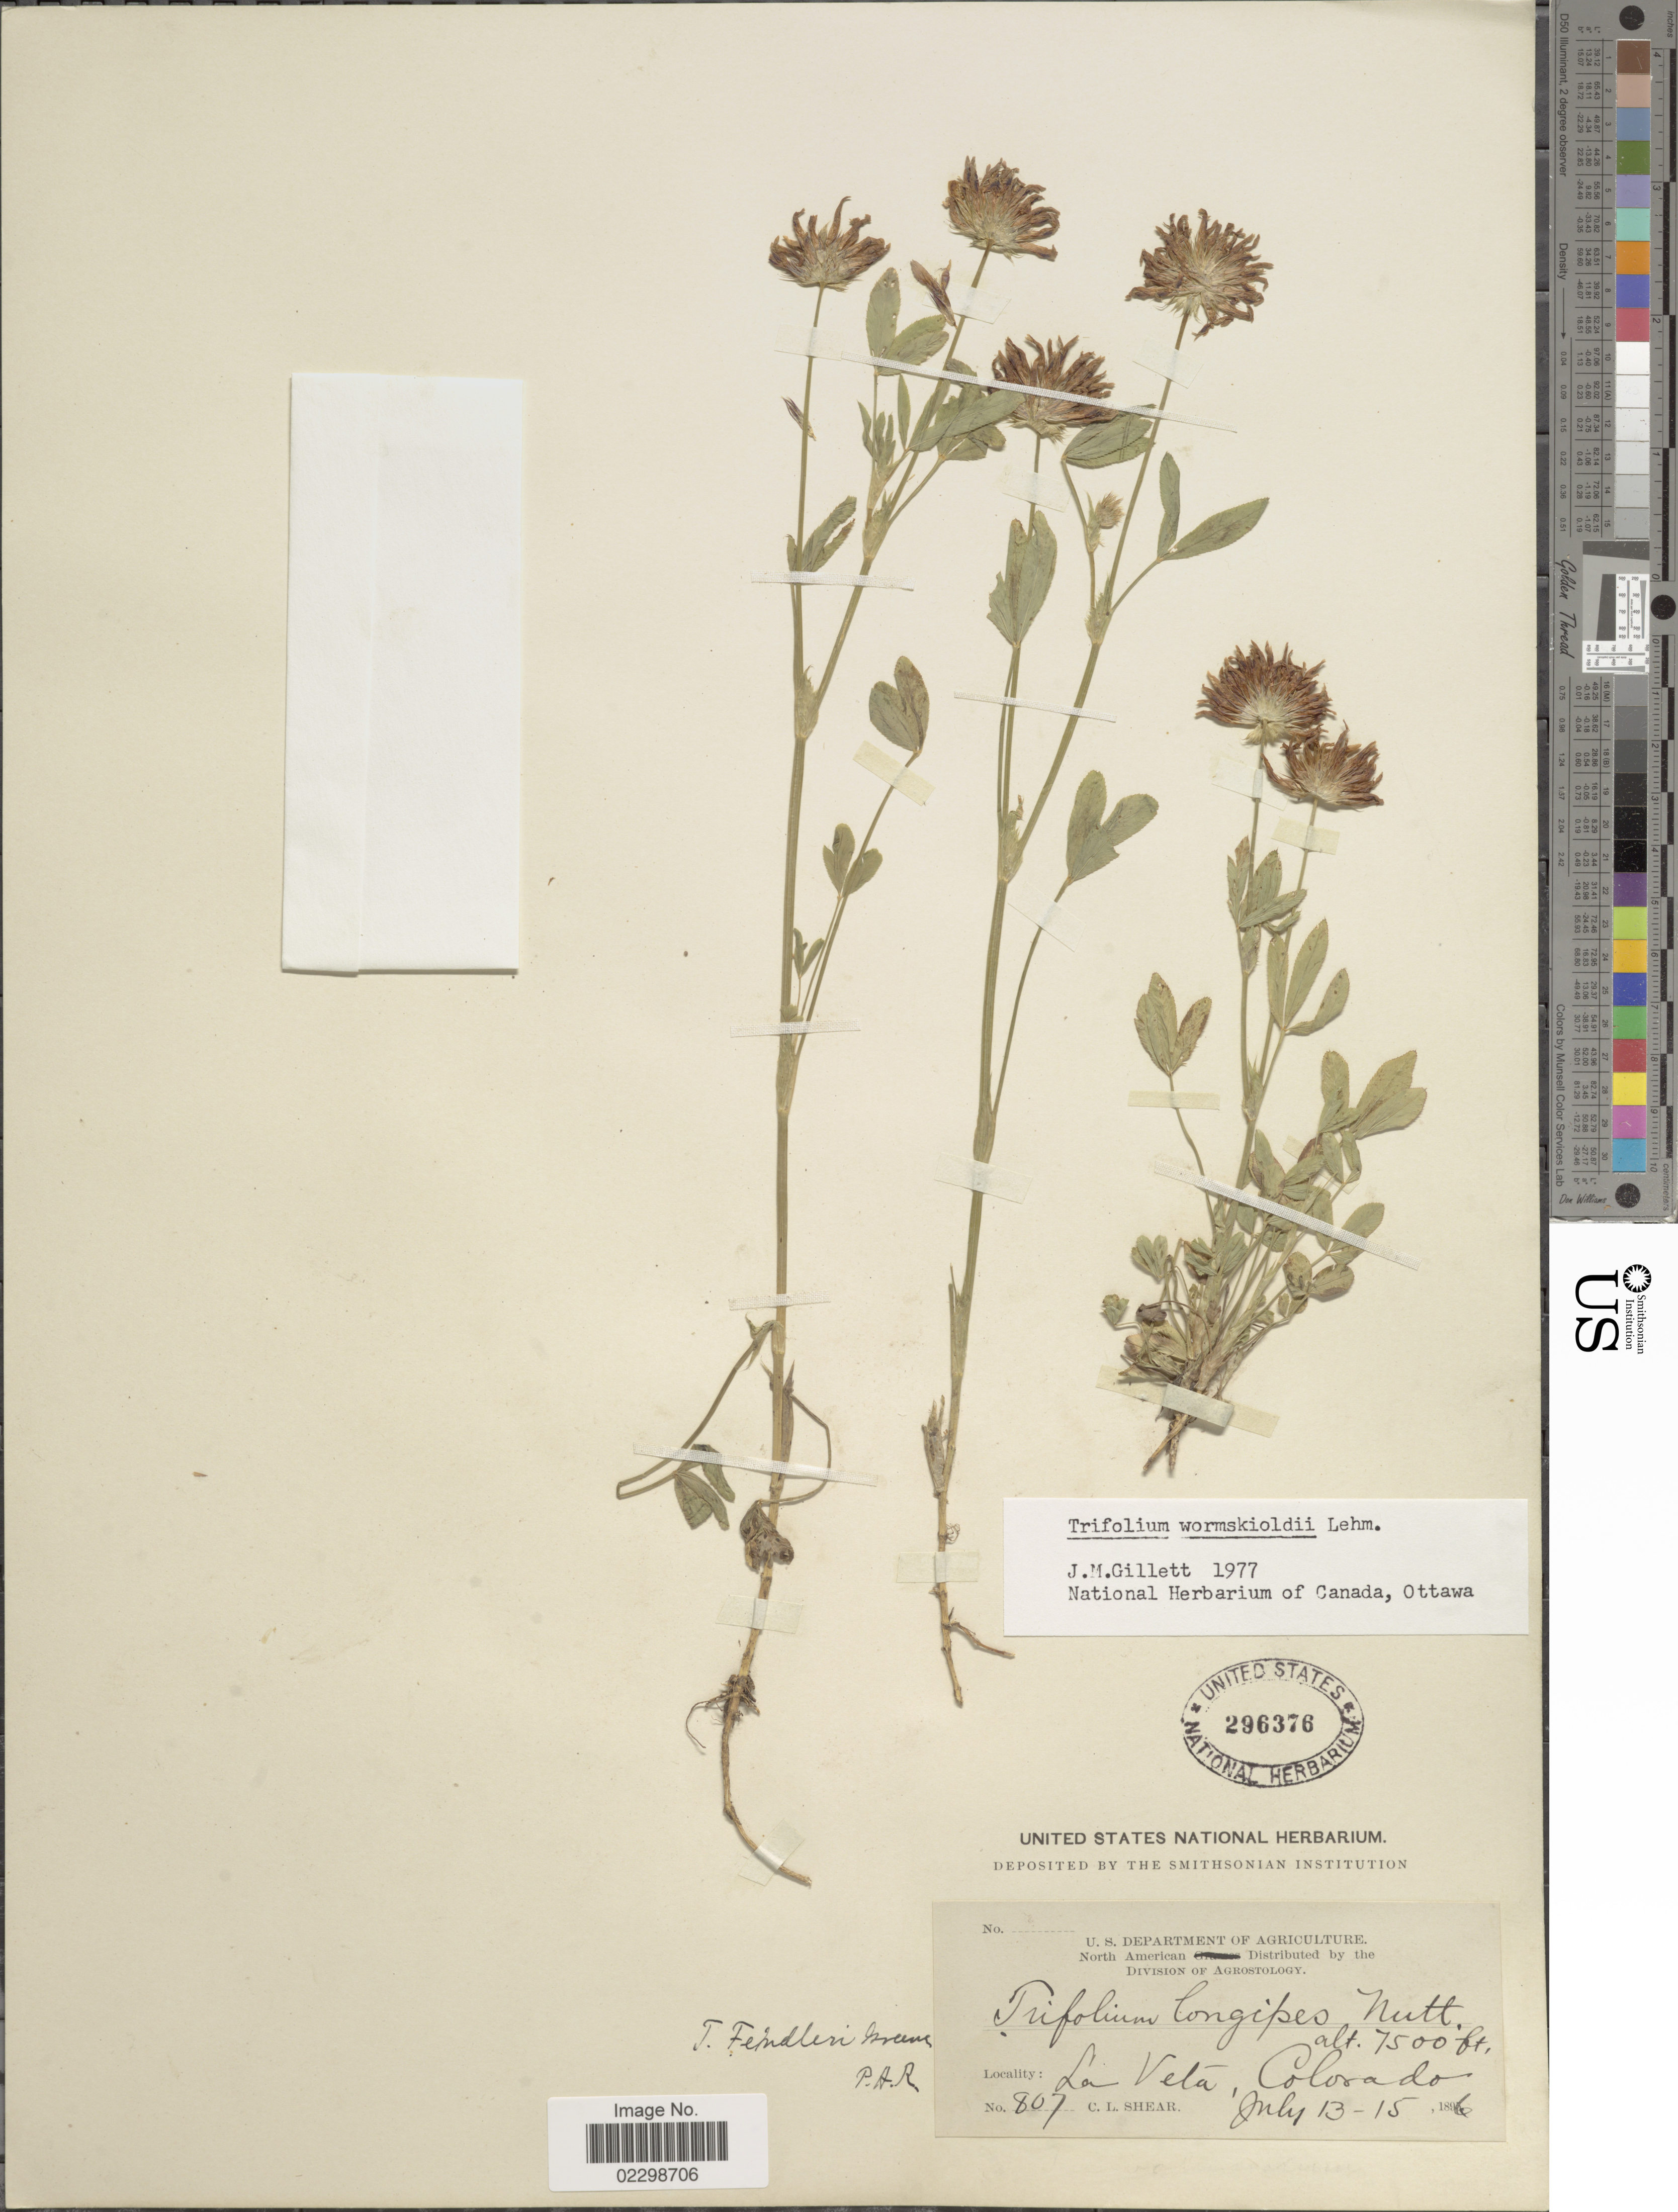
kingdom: Plantae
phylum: Tracheophyta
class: Magnoliopsida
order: Fabales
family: Fabaceae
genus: Trifolium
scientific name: Trifolium wormskioldii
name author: Lehm.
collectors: C. L. Shear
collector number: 807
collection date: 1896-07-13/1896-07-15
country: United States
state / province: Colorado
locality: La Veta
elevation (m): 2286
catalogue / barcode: US 296376